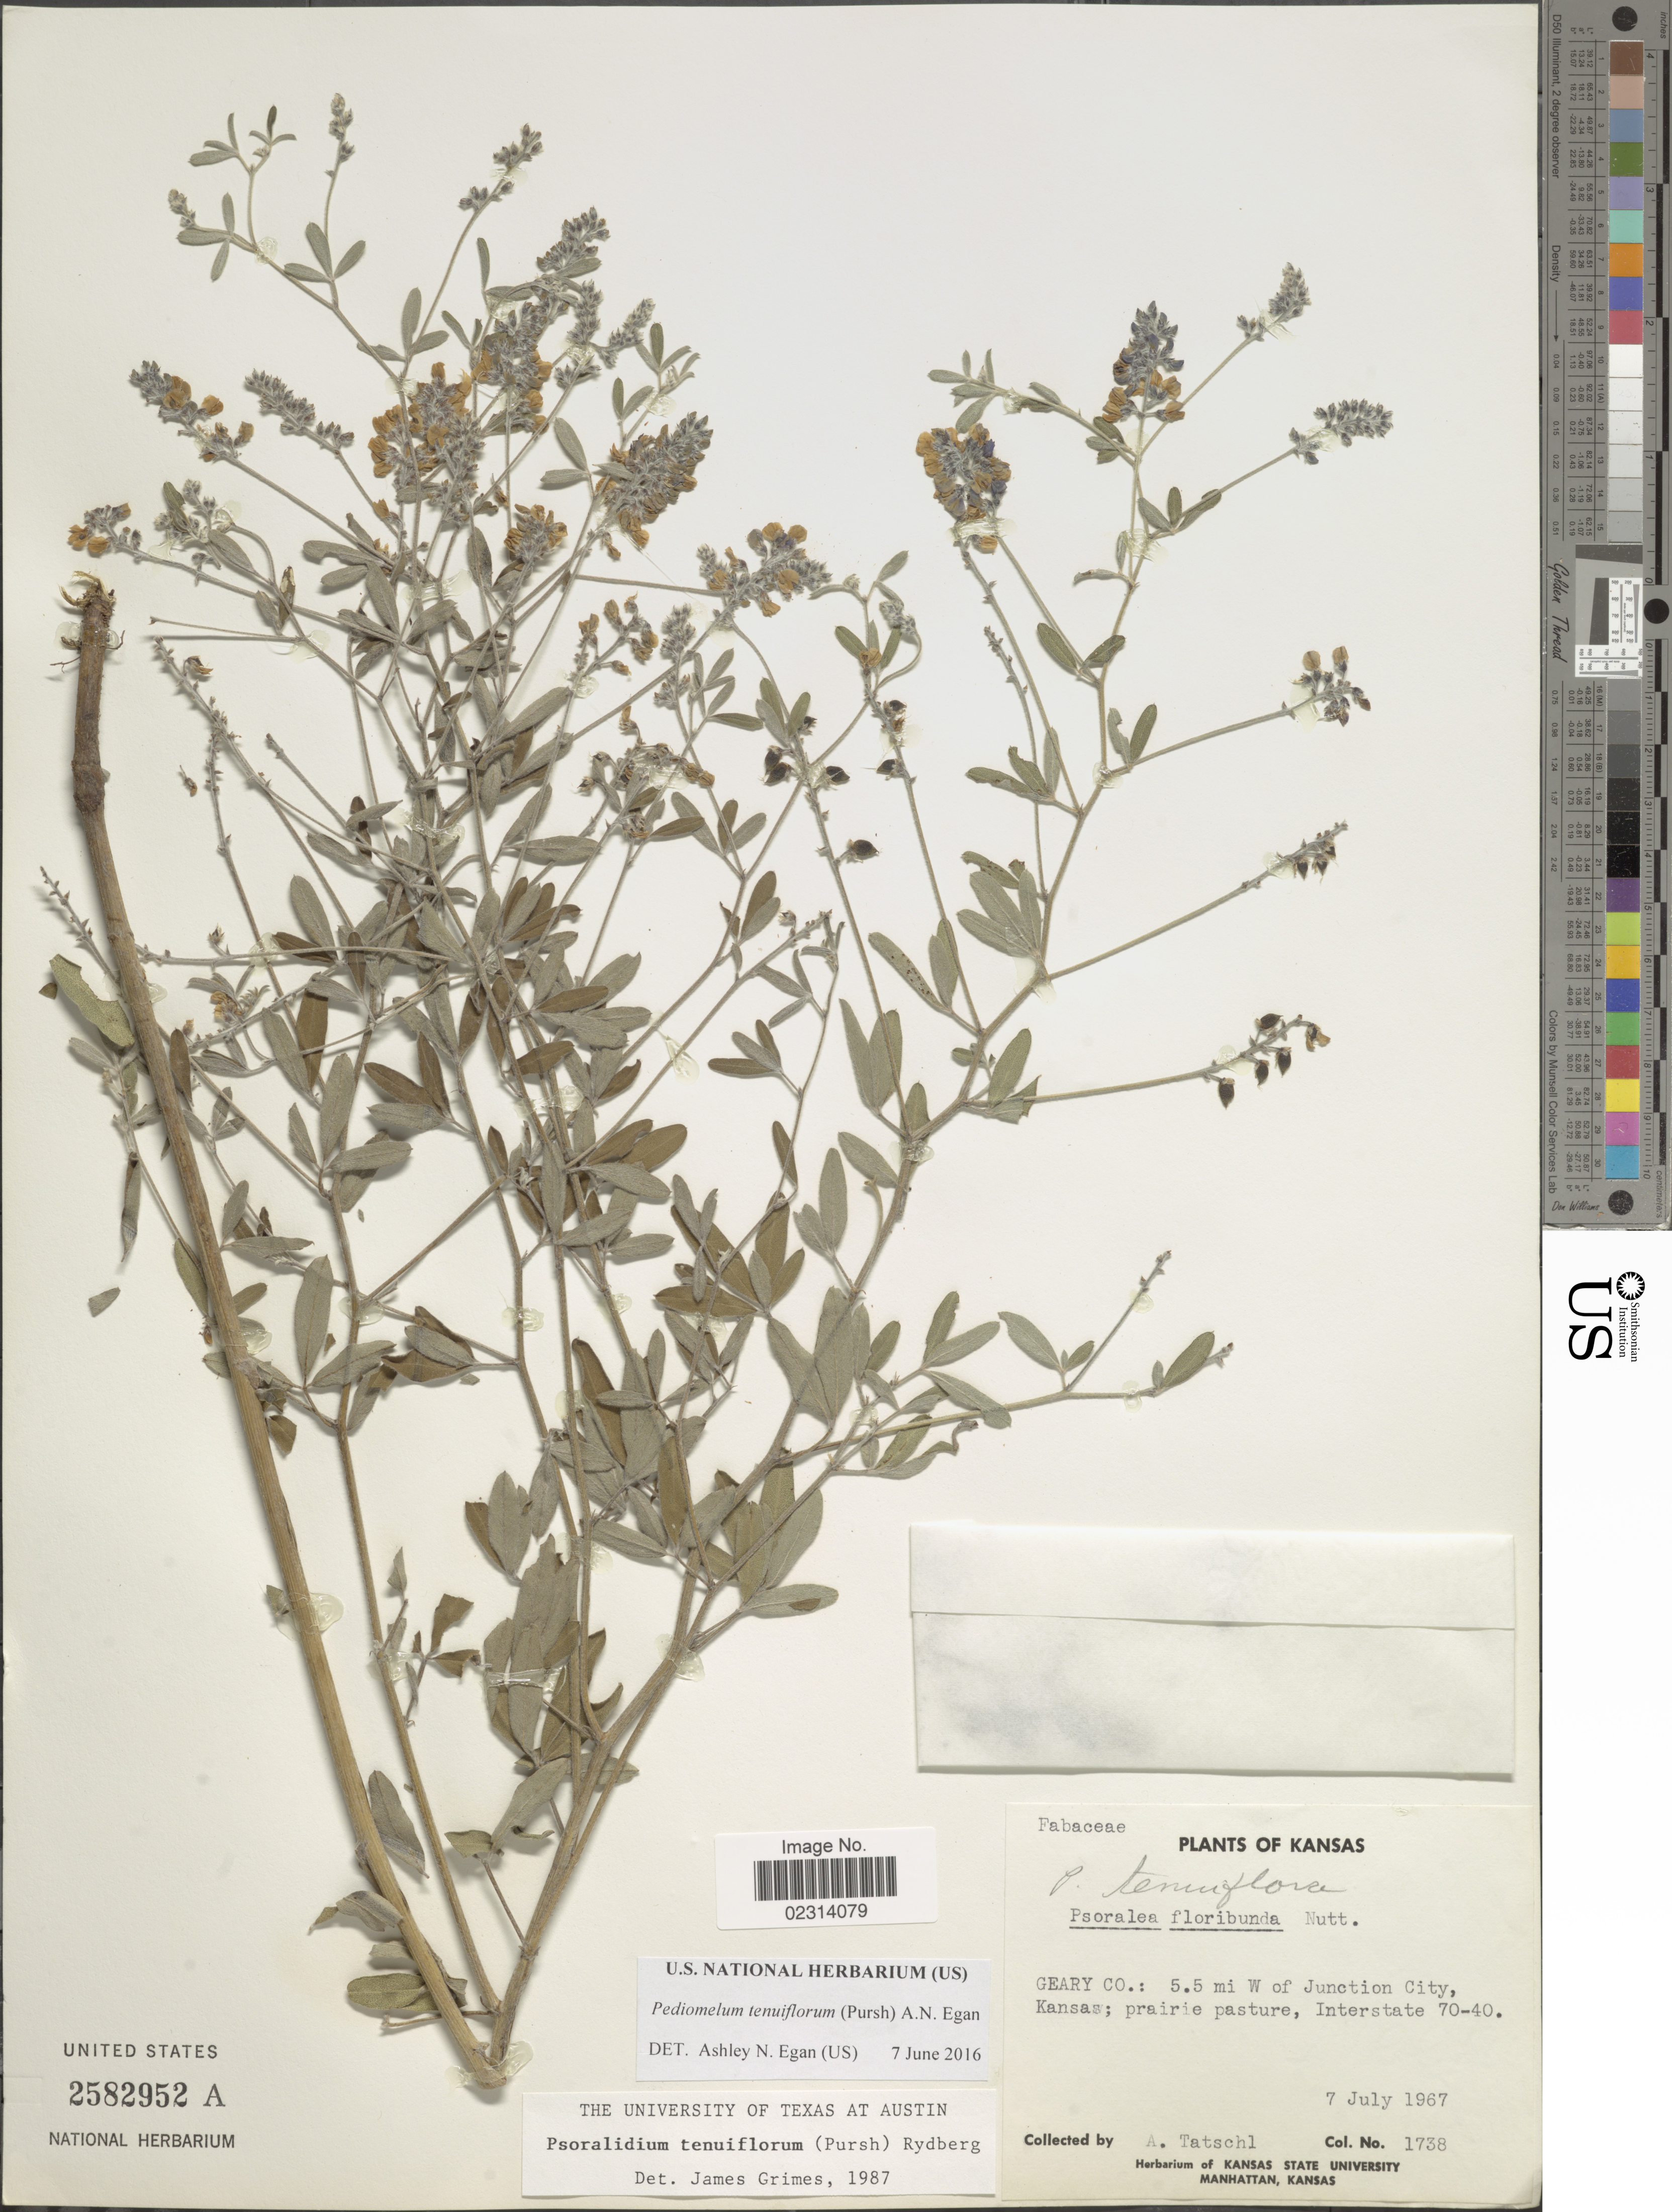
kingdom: Plantae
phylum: Tracheophyta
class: Magnoliopsida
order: Fabales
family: Fabaceae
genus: Psoralidium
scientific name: Psoralidium tenuiflorum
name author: (Pursh) Rydb.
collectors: A. Tatschl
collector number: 1738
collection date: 1967-07-07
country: United States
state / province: Kansas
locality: Geary Co.: 5.5 mi W of Junction City, Kansas, Interstate 70-40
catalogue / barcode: US 2582952A